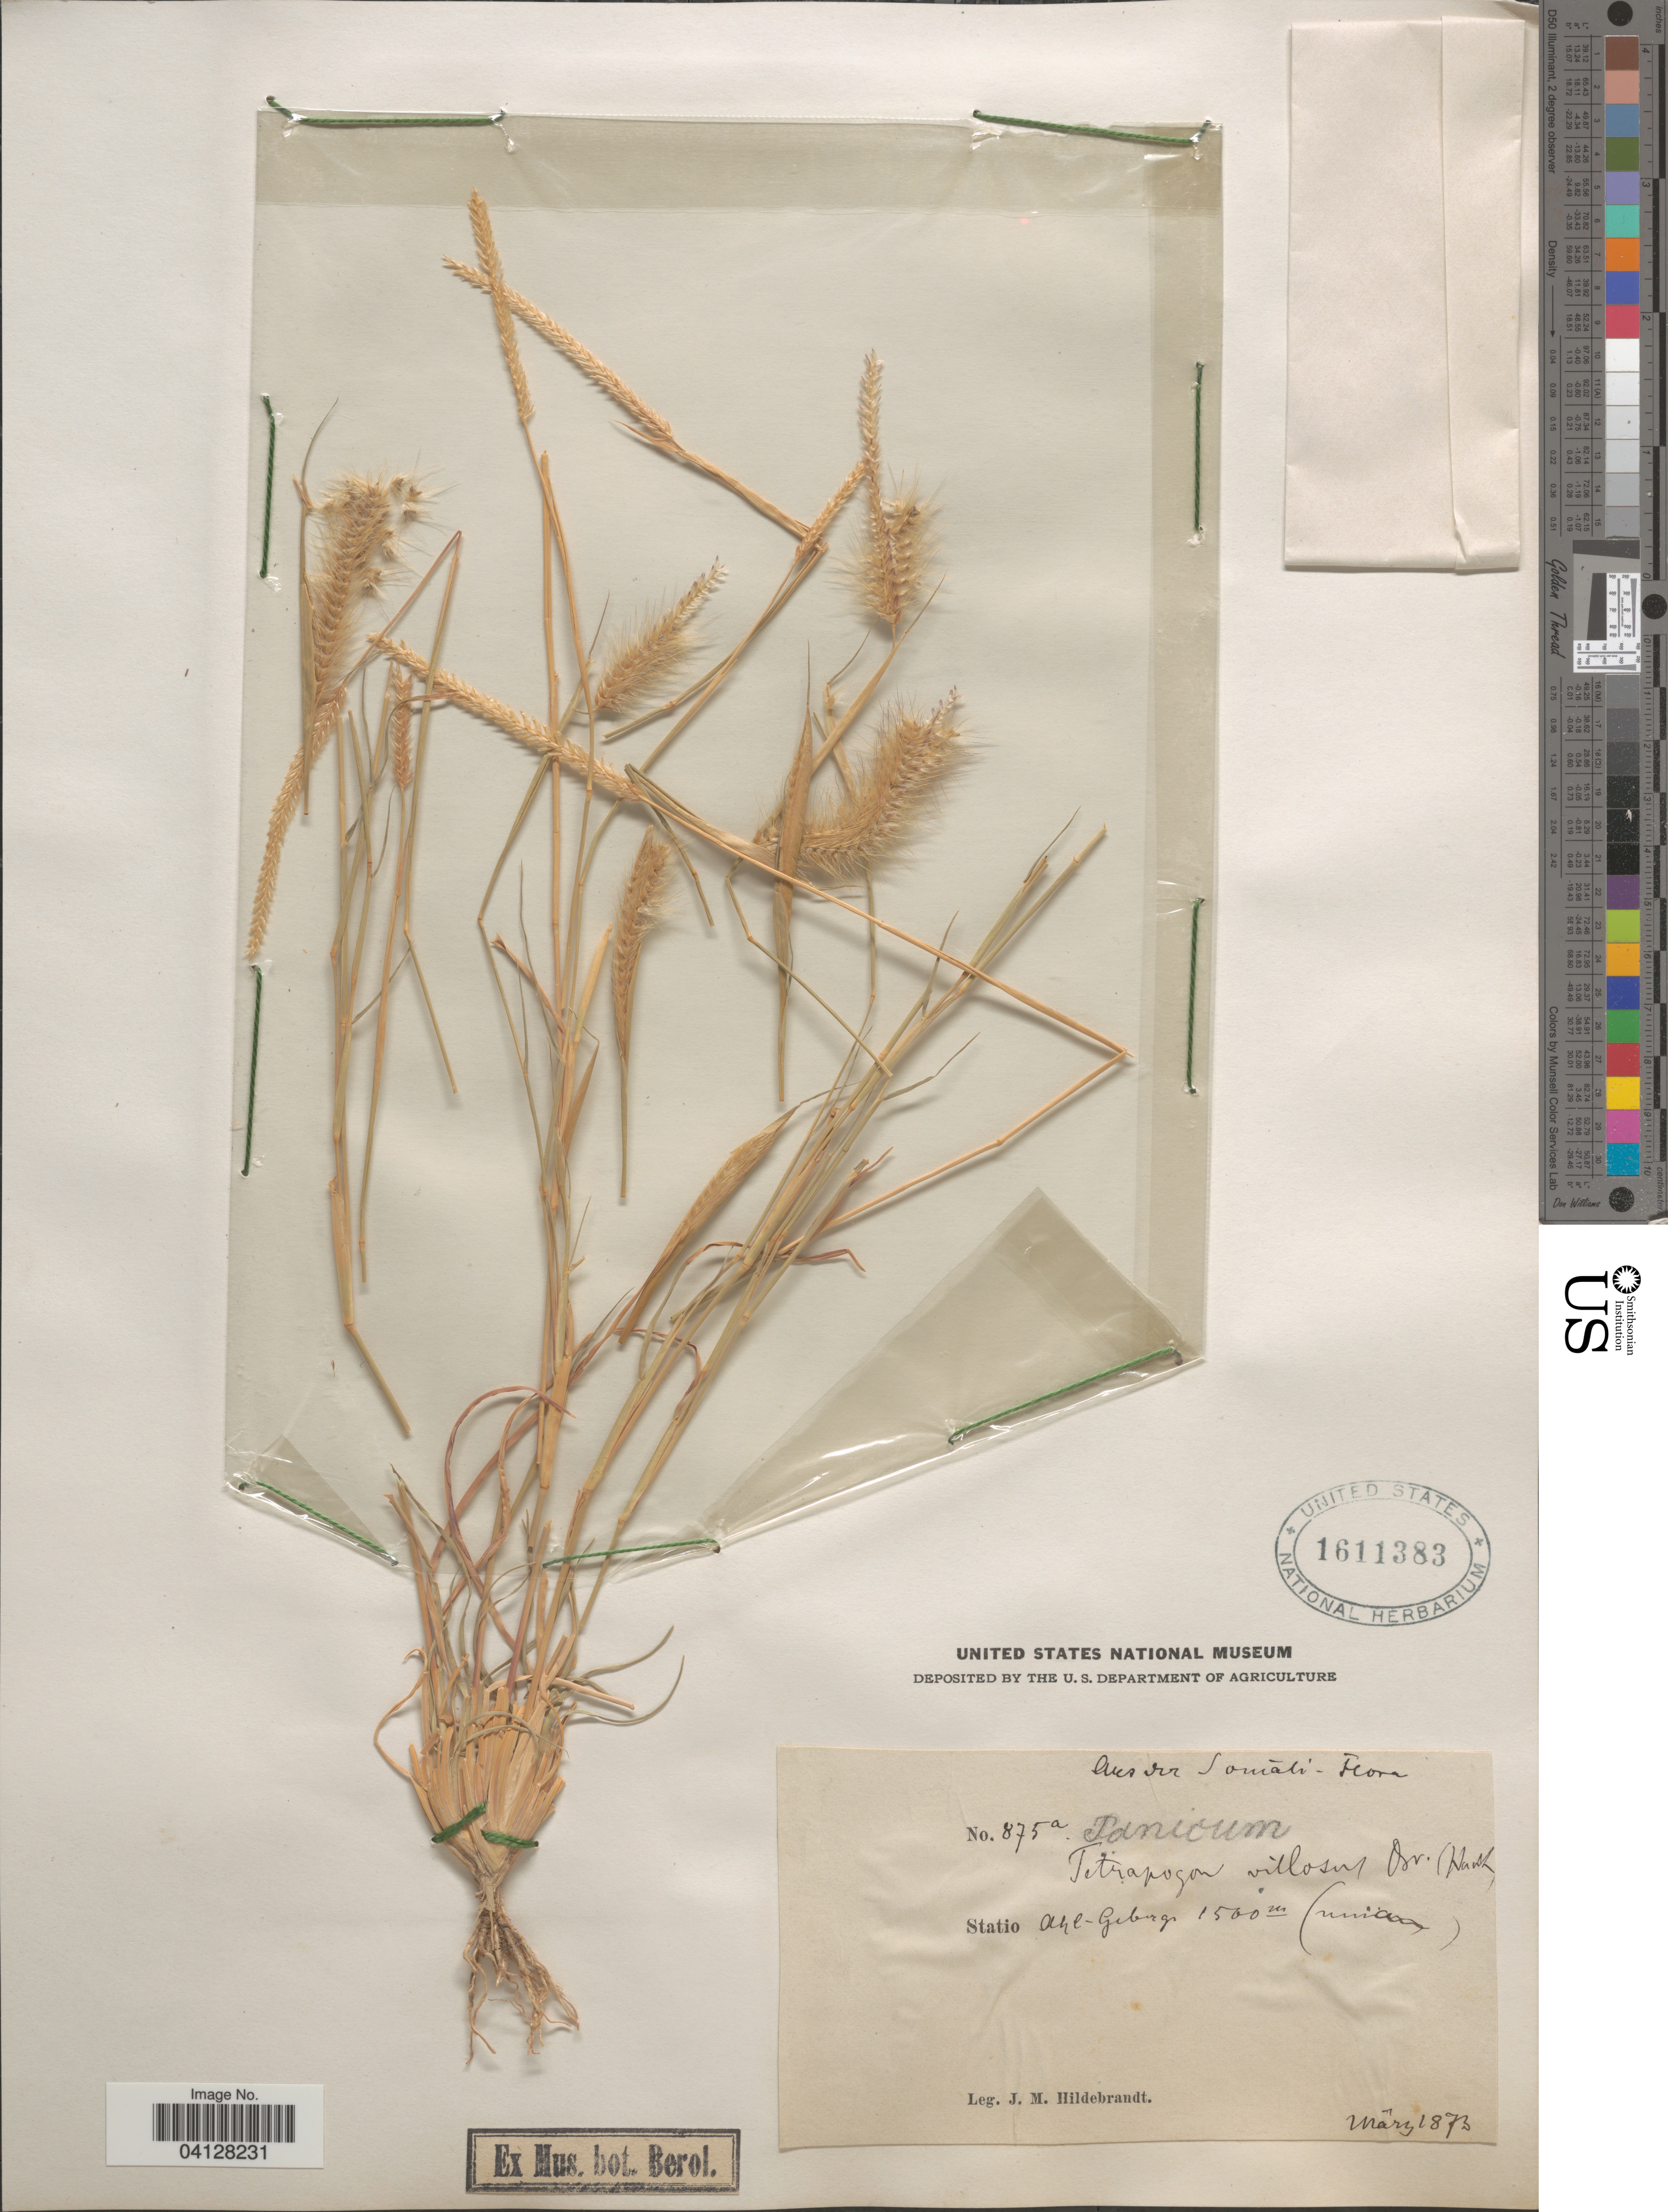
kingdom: Plantae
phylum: Tracheophyta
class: Liliopsida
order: Poales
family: Poaceae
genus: Tetrapogon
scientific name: Tetrapogon villosus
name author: Desf.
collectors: J. Hildebrandt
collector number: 875a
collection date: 1873-03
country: Somalia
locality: Aus der Somali. Ahl-Geberge.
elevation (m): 1500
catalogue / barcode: US 1611383